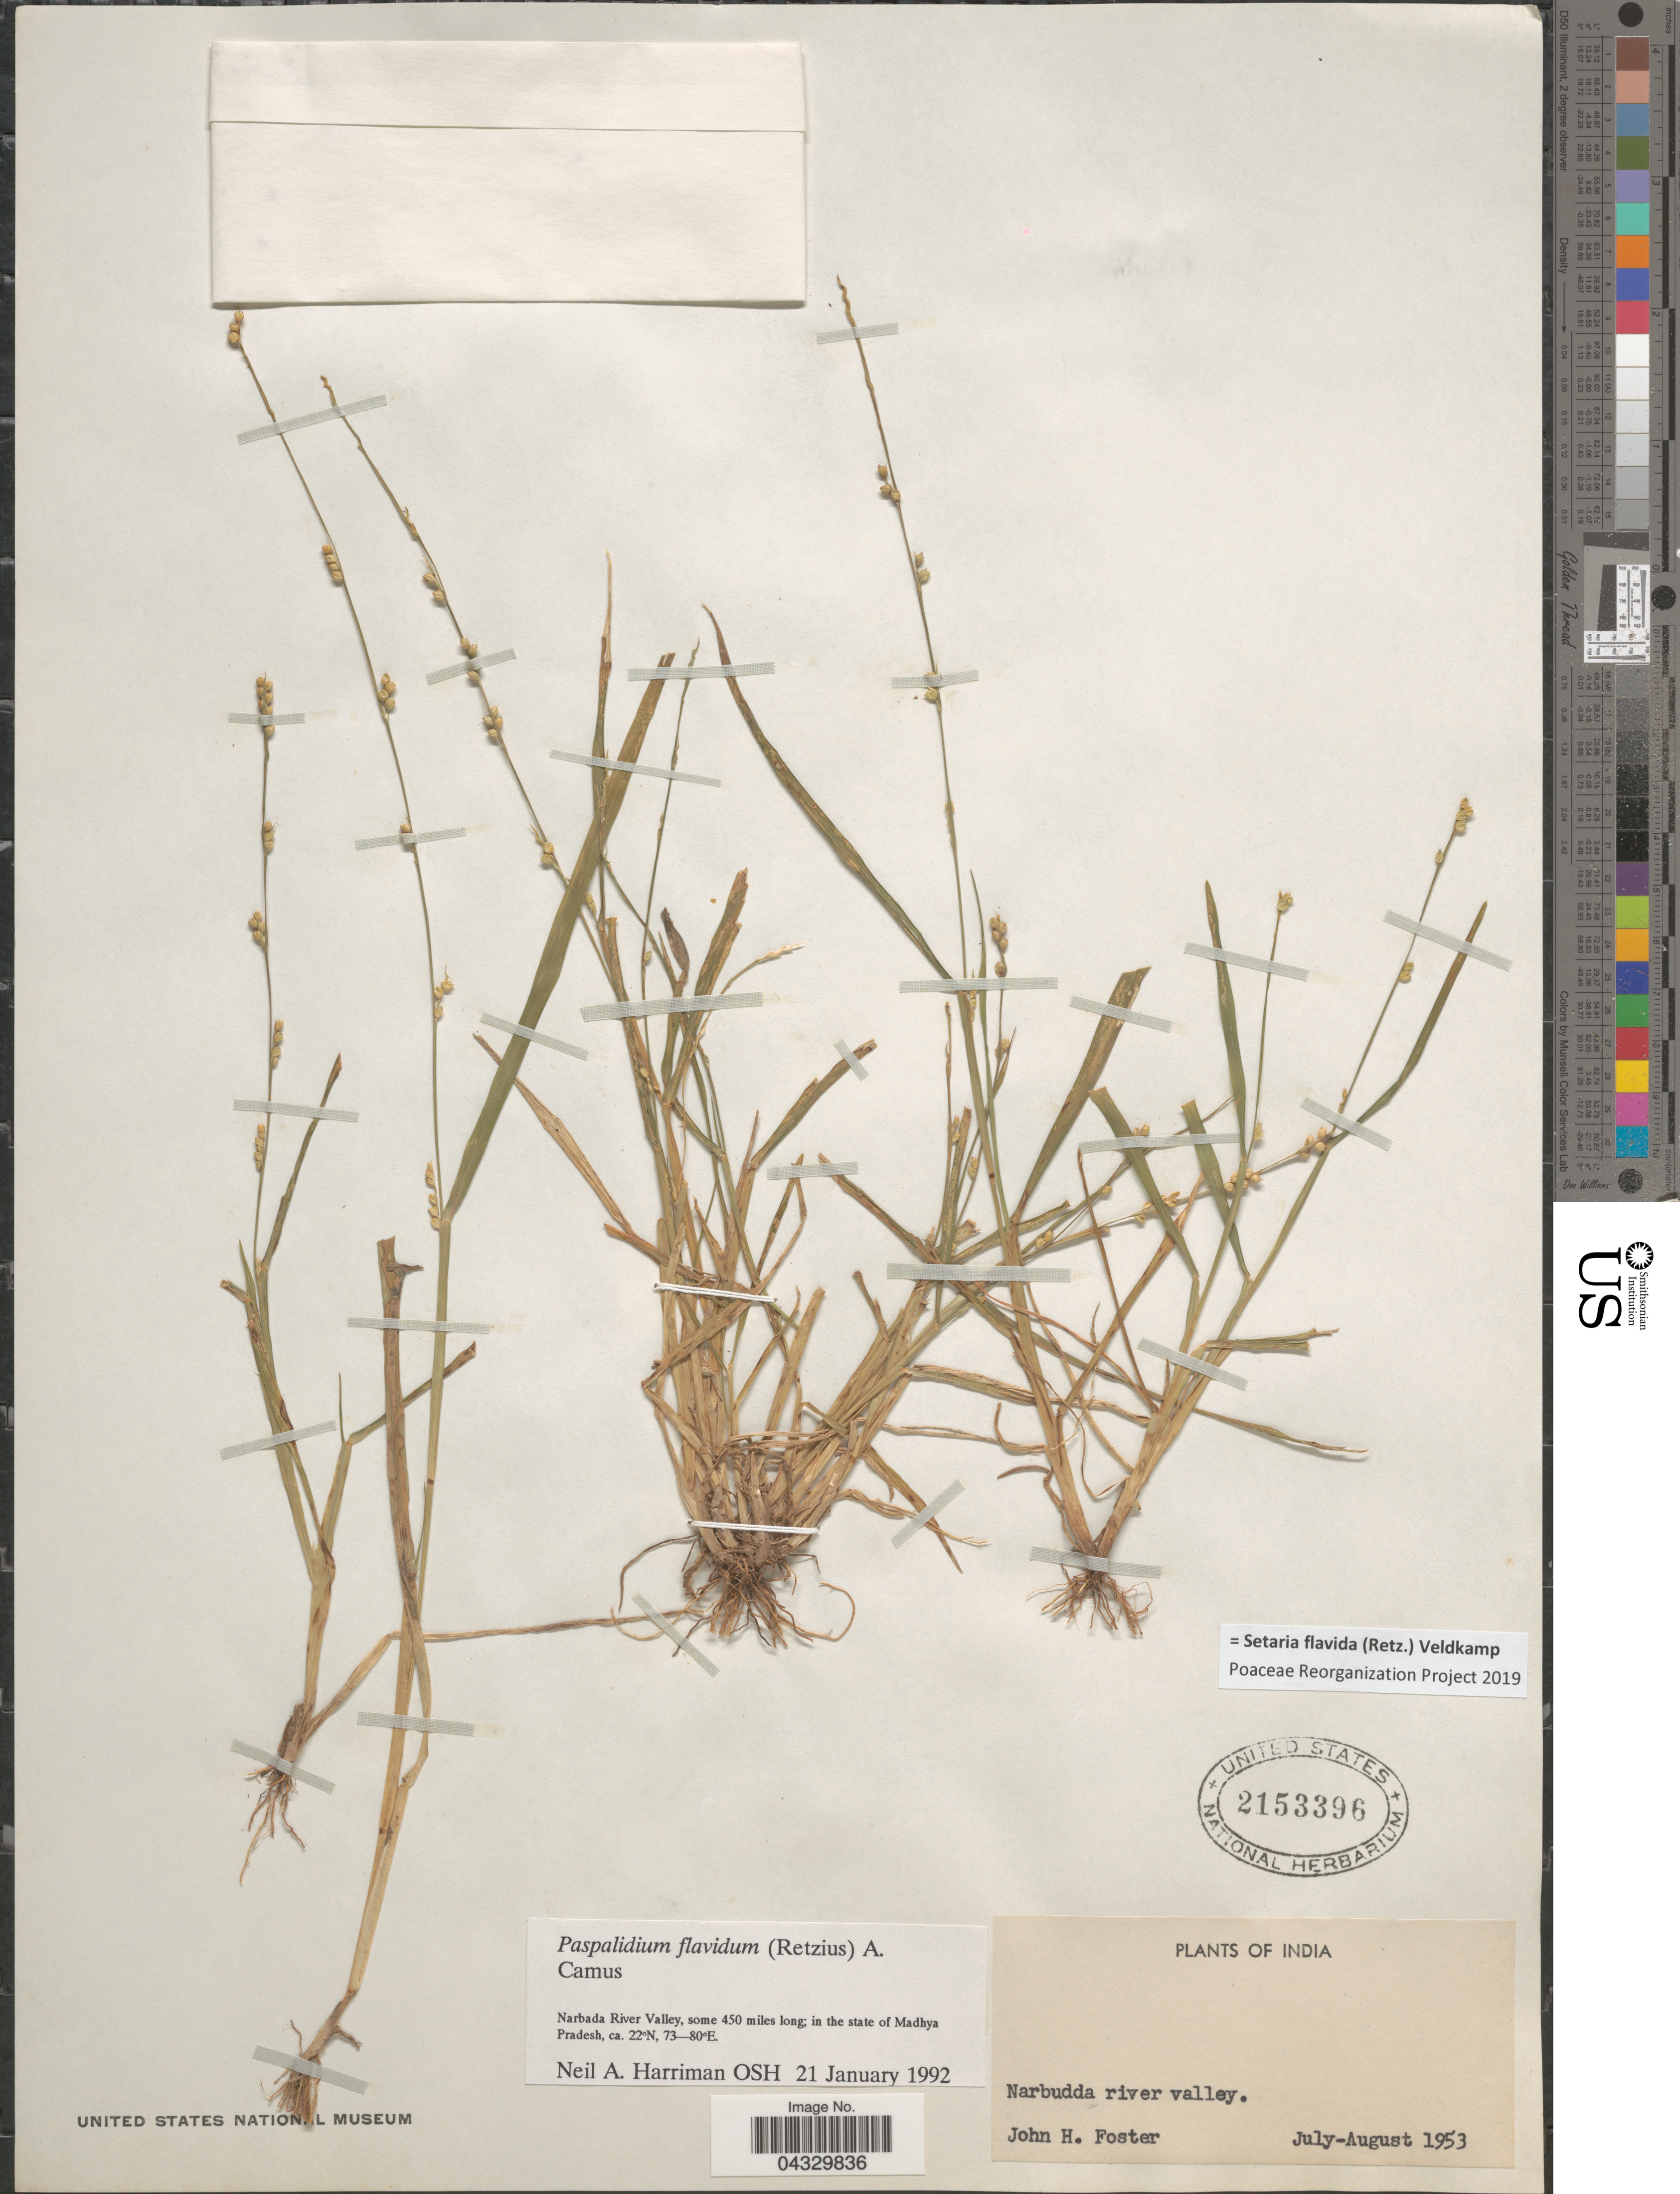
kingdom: Plantae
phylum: Tracheophyta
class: Liliopsida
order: Poales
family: Poaceae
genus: Setaria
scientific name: Setaria flavida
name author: (Retz.) Veldkamp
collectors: J. Foster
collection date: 1953-07/1953-08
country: India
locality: Narbudda river valley.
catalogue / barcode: US 2153396